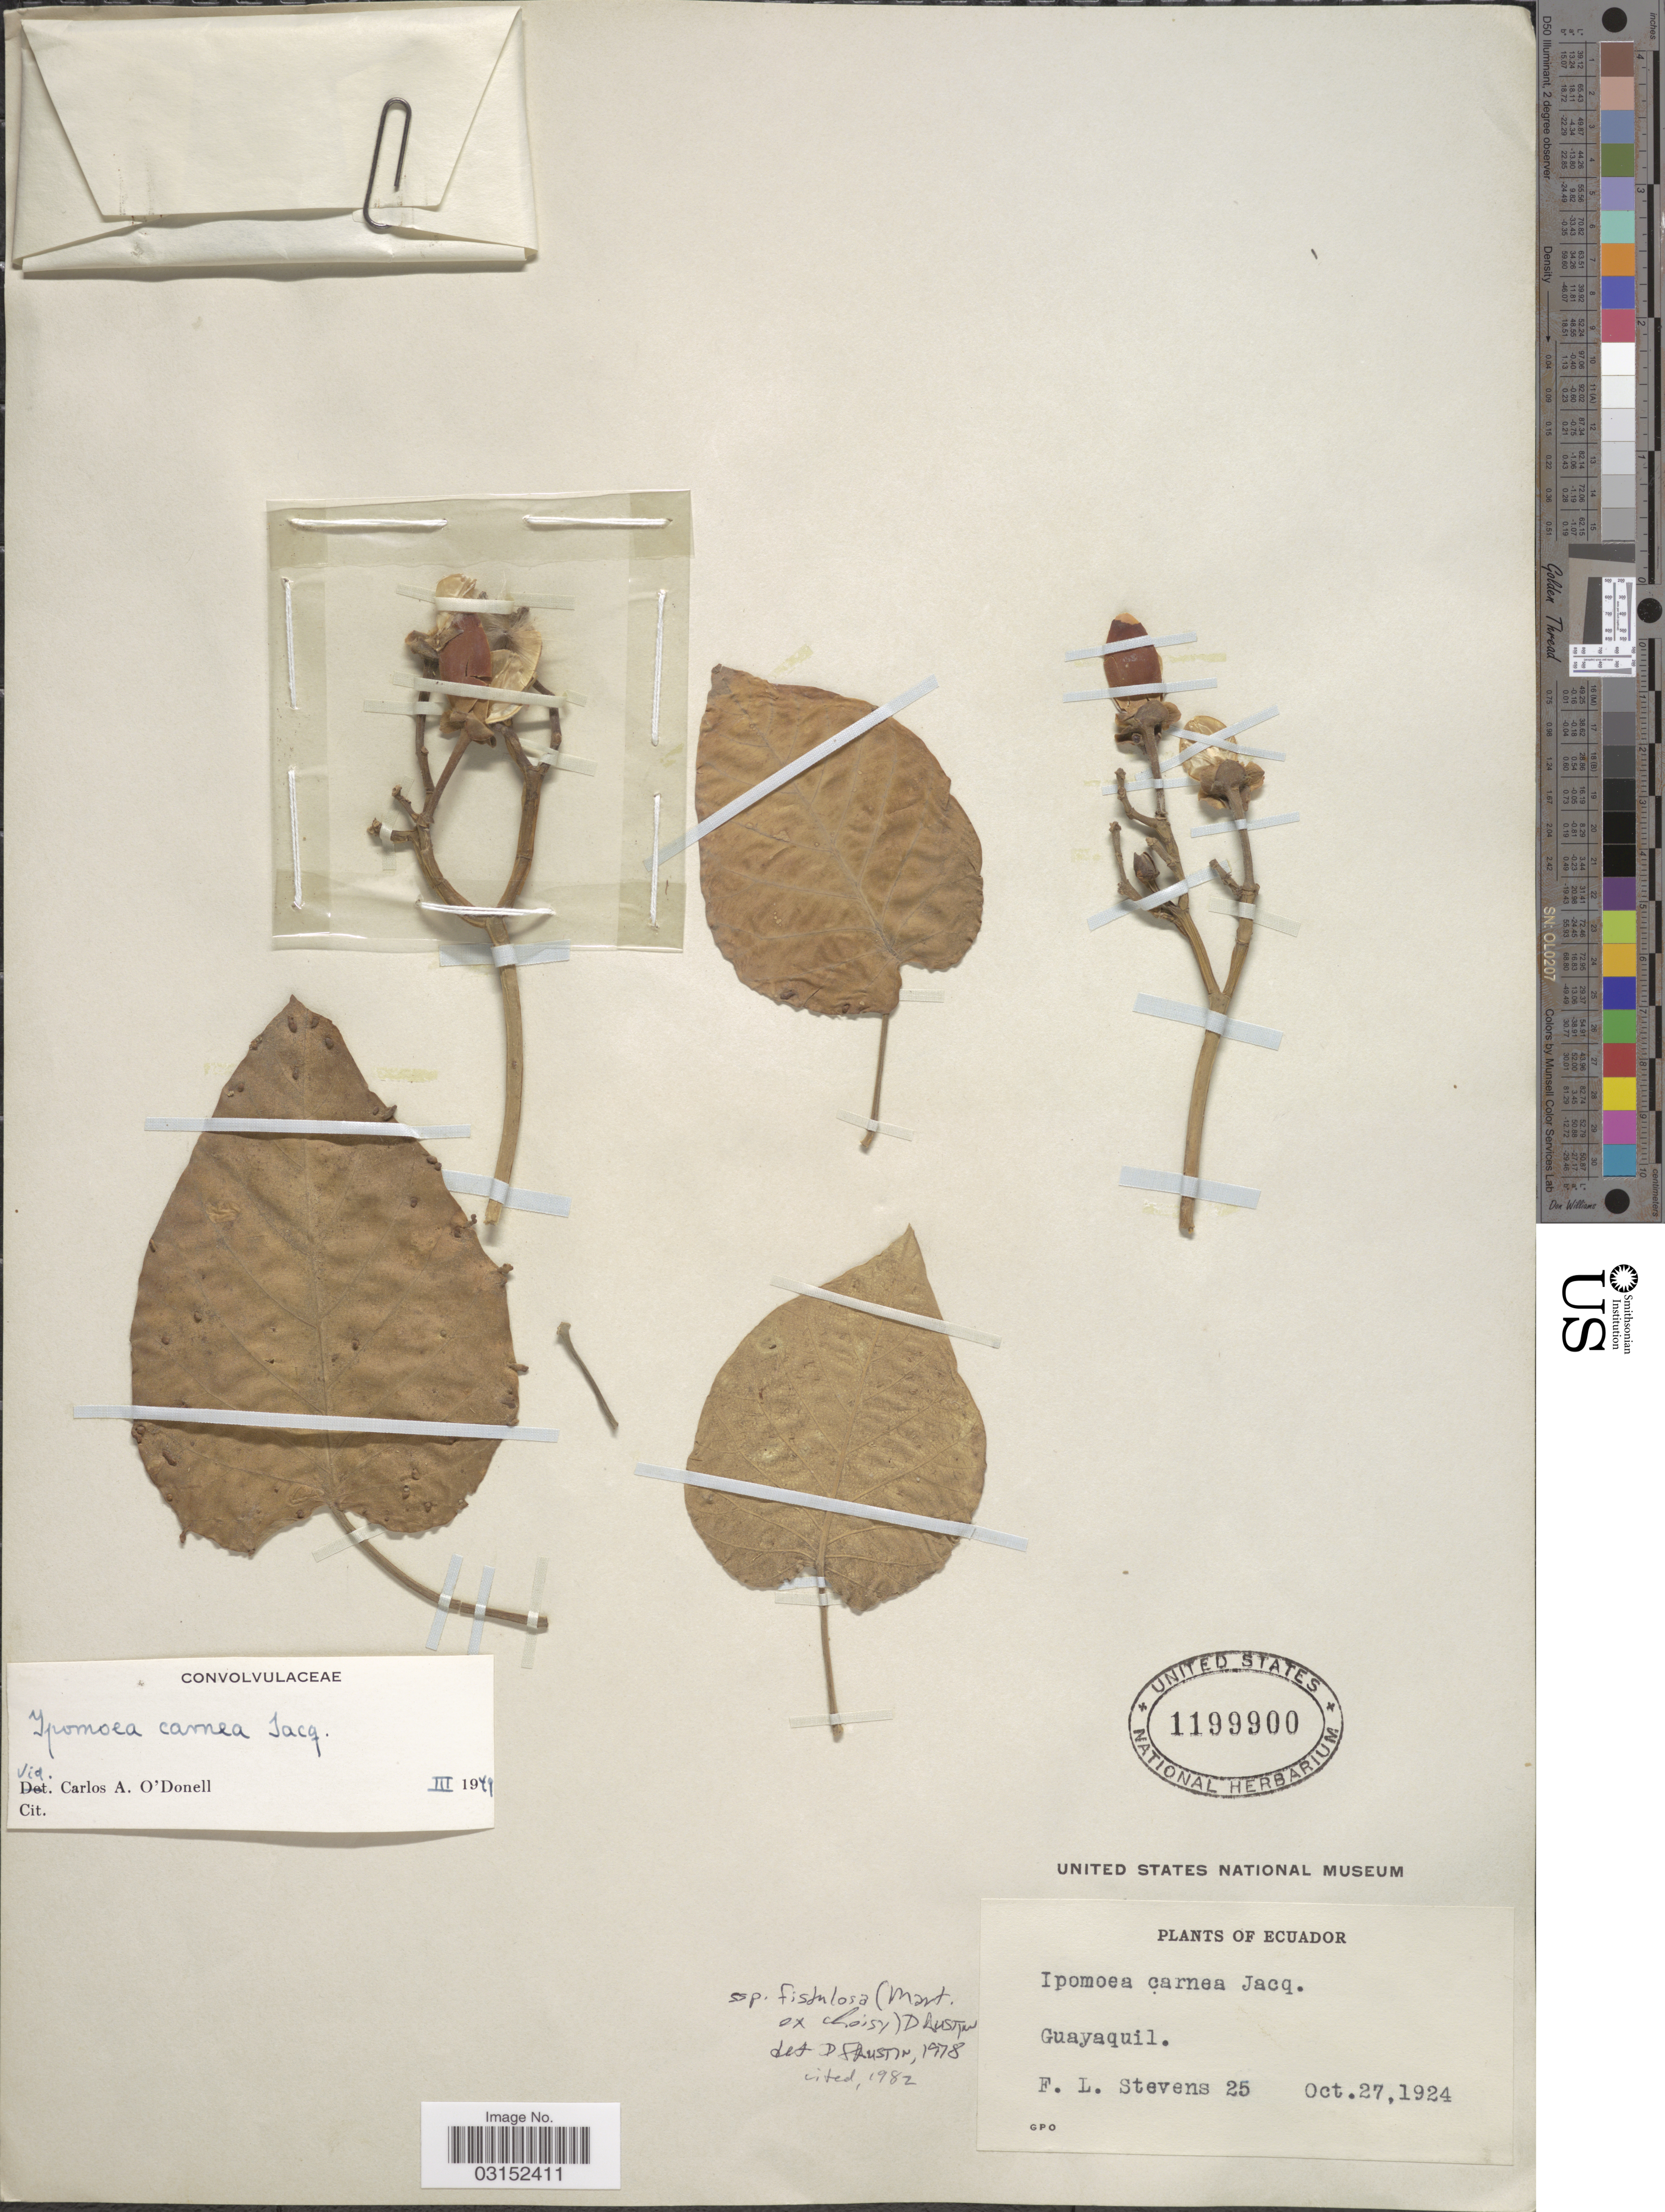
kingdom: Plantae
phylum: Tracheophyta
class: Magnoliopsida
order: Solanales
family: Convolvulaceae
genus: Ipomoea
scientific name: Ipomoea carnea subsp. fistulosa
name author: (Mart. ex Choisy) D.F. Austin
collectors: F. L. Stevens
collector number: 25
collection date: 1924-10-27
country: Ecuador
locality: Guayaquil.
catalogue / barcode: US 1199900